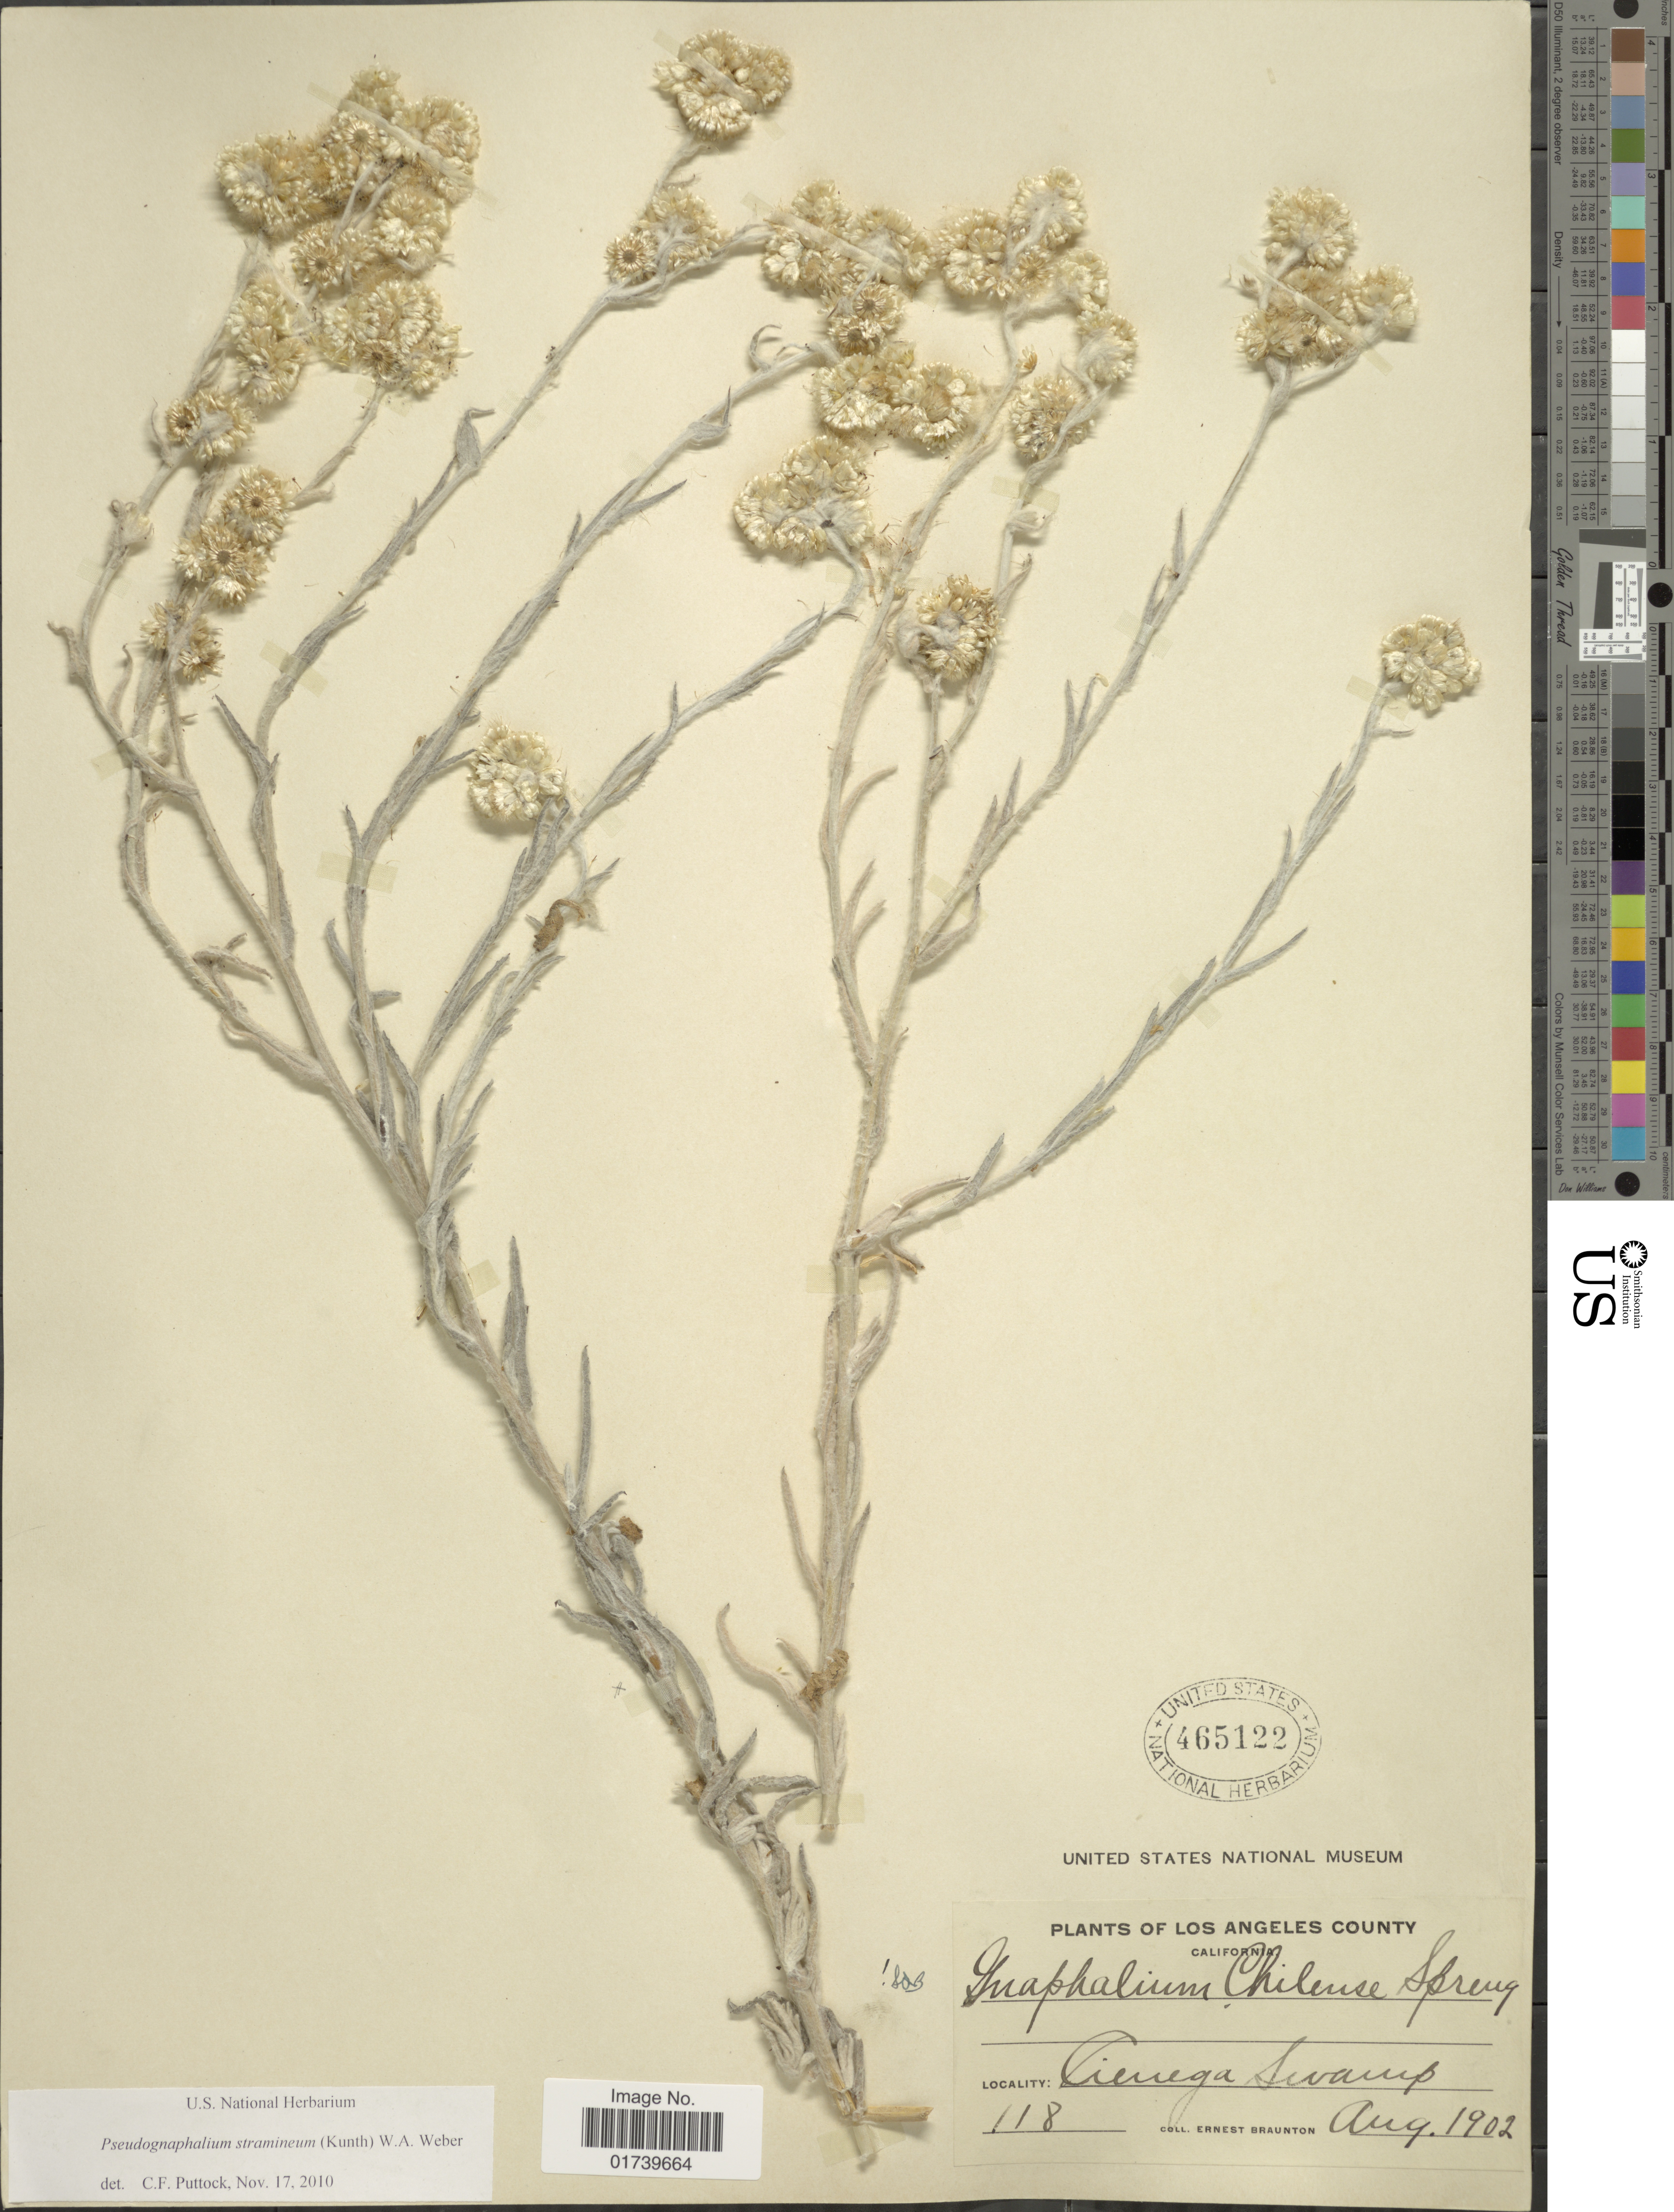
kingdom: Plantae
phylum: Tracheophyta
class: Magnoliopsida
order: Asterales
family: Asteraceae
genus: Pseudognaphalium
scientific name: Pseudognaphalium stramineum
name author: (Kunth) Anderb.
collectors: E. Braunton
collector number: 118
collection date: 1902-08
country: United States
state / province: California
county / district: Los Angeles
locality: Los Angeles County, Cienega Swamp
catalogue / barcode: US 465122